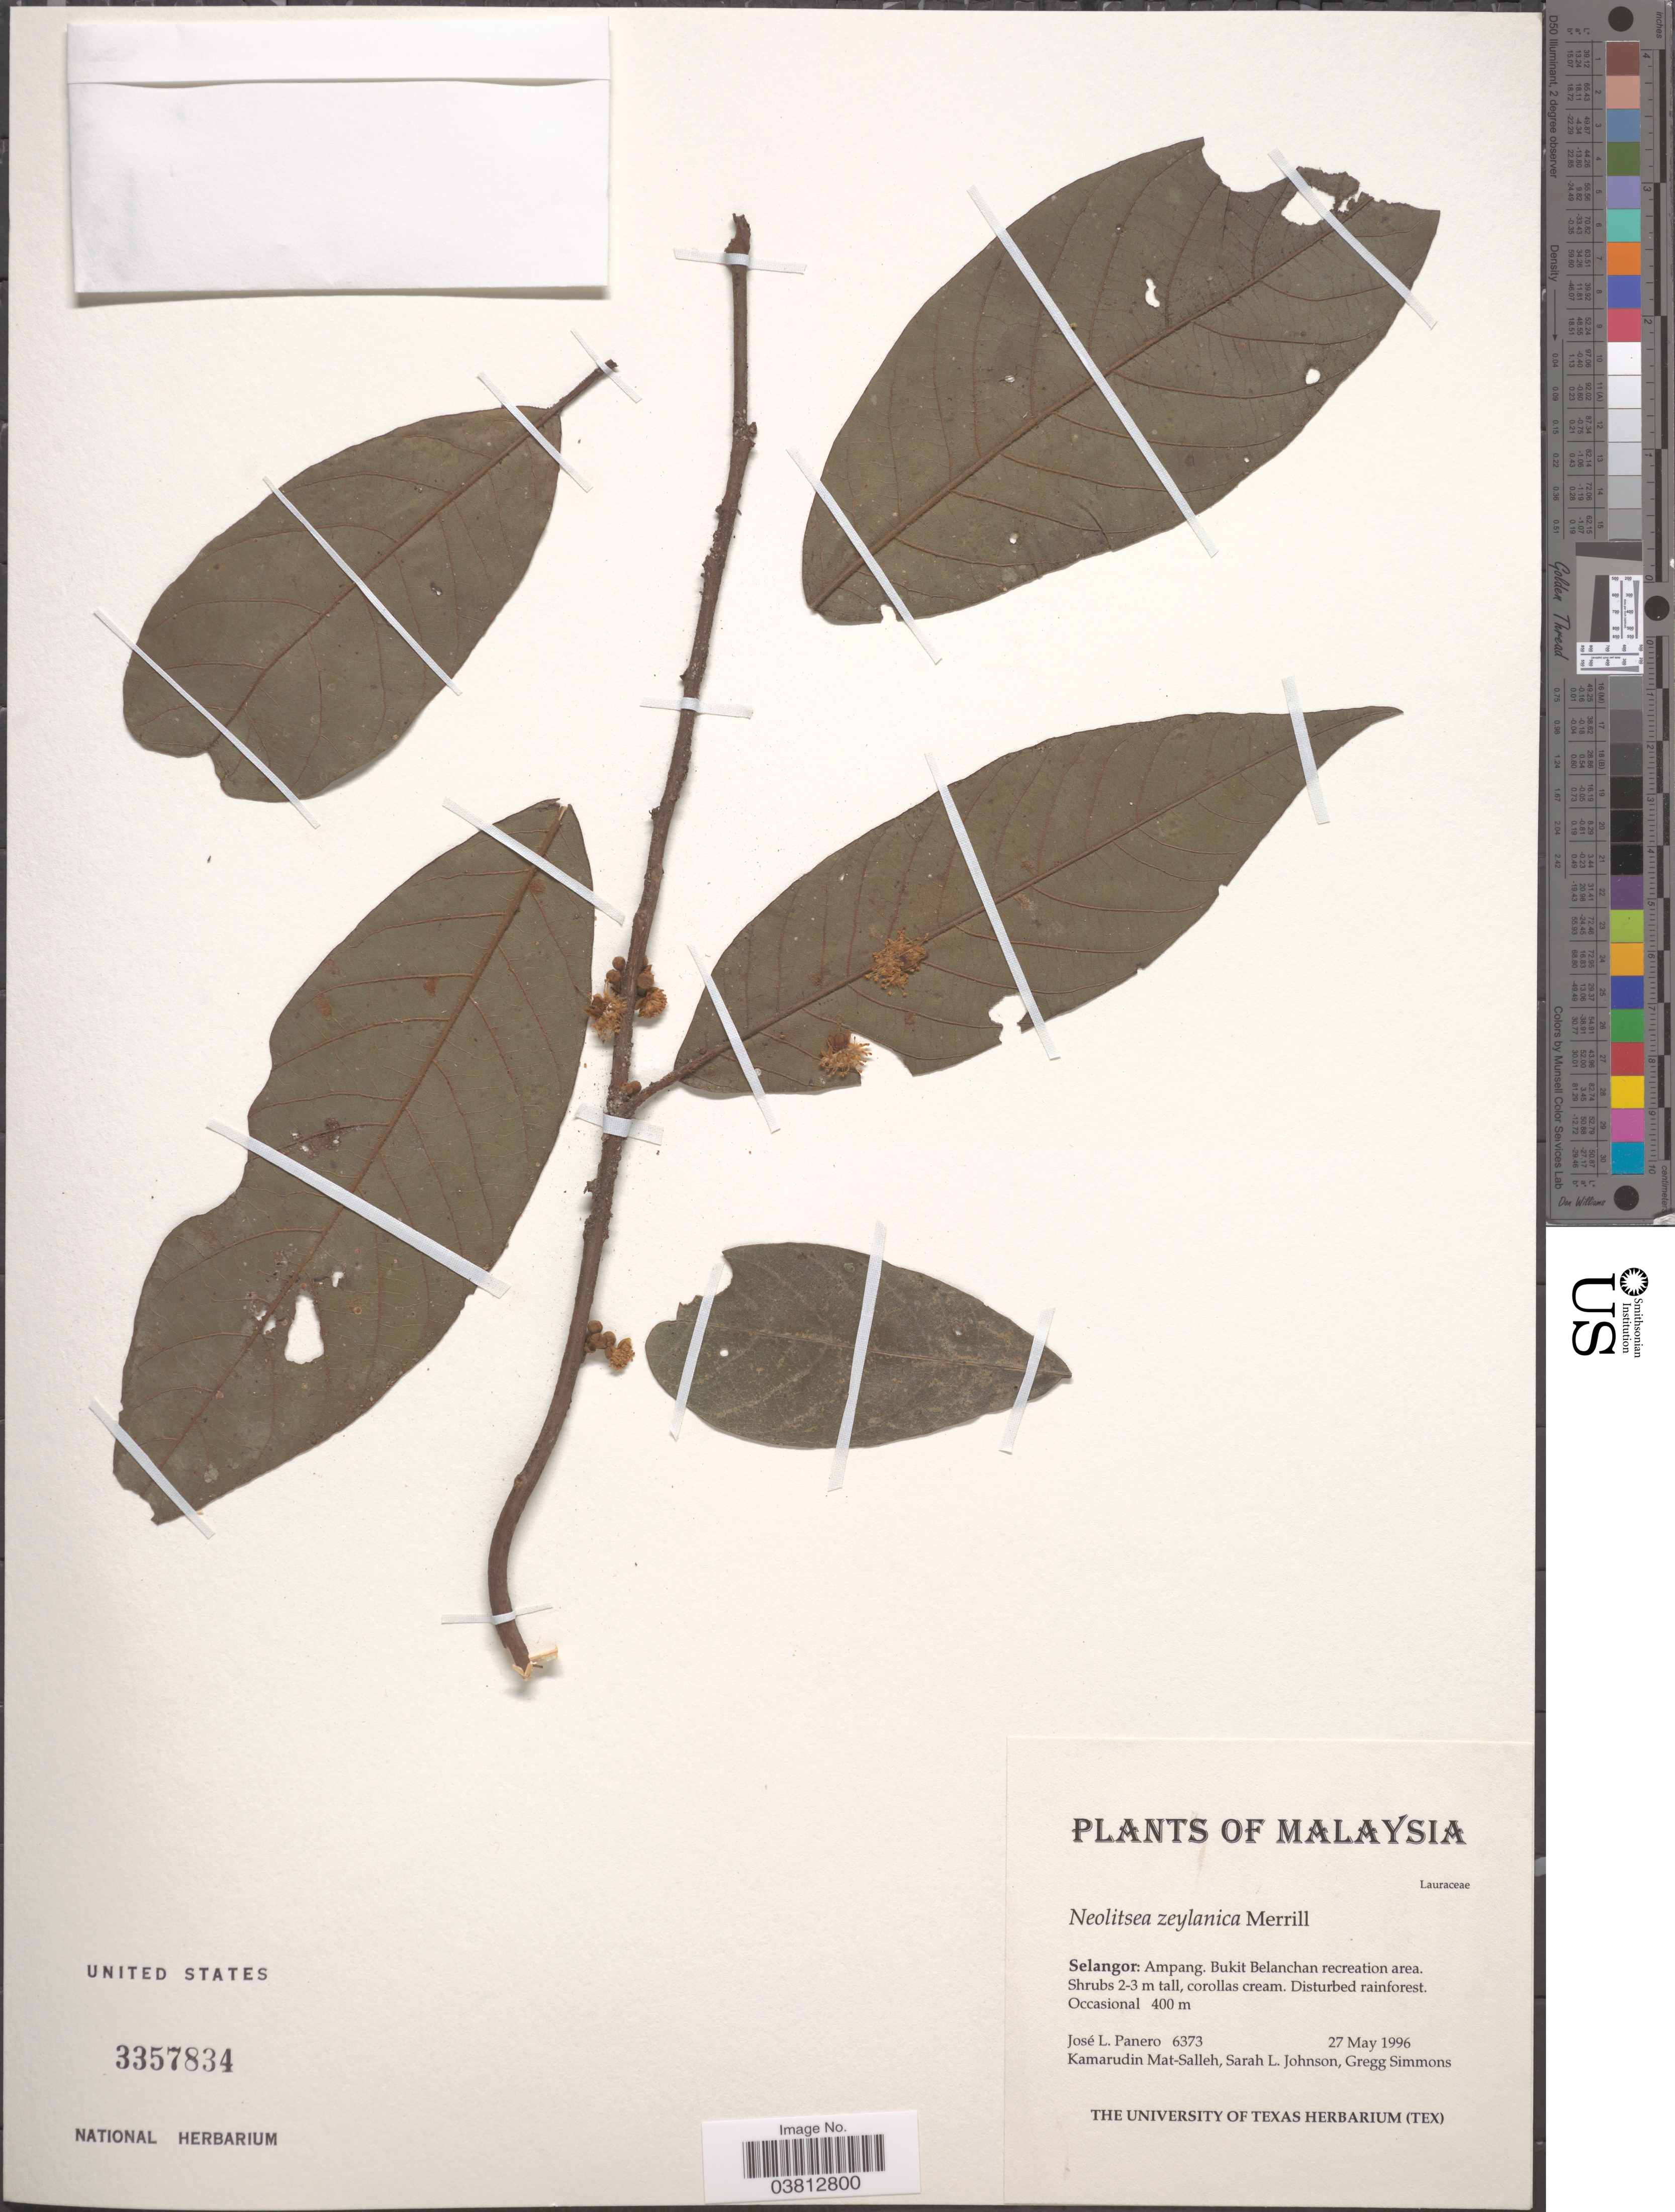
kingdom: Plantae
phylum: Tracheophyta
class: Magnoliopsida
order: Laurales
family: Lauraceae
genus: Neolitsea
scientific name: Neolitsea zeylanica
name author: (Nees & T. Nees) Merr.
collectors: J. L. Panero, K. Mat-Salleh, S. Johnson & G. Simmons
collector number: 6373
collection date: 1996-05-27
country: Malaysia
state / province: Selangor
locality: Ampang. Bukit Belanchan recreation area.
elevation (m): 400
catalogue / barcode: US 3357834